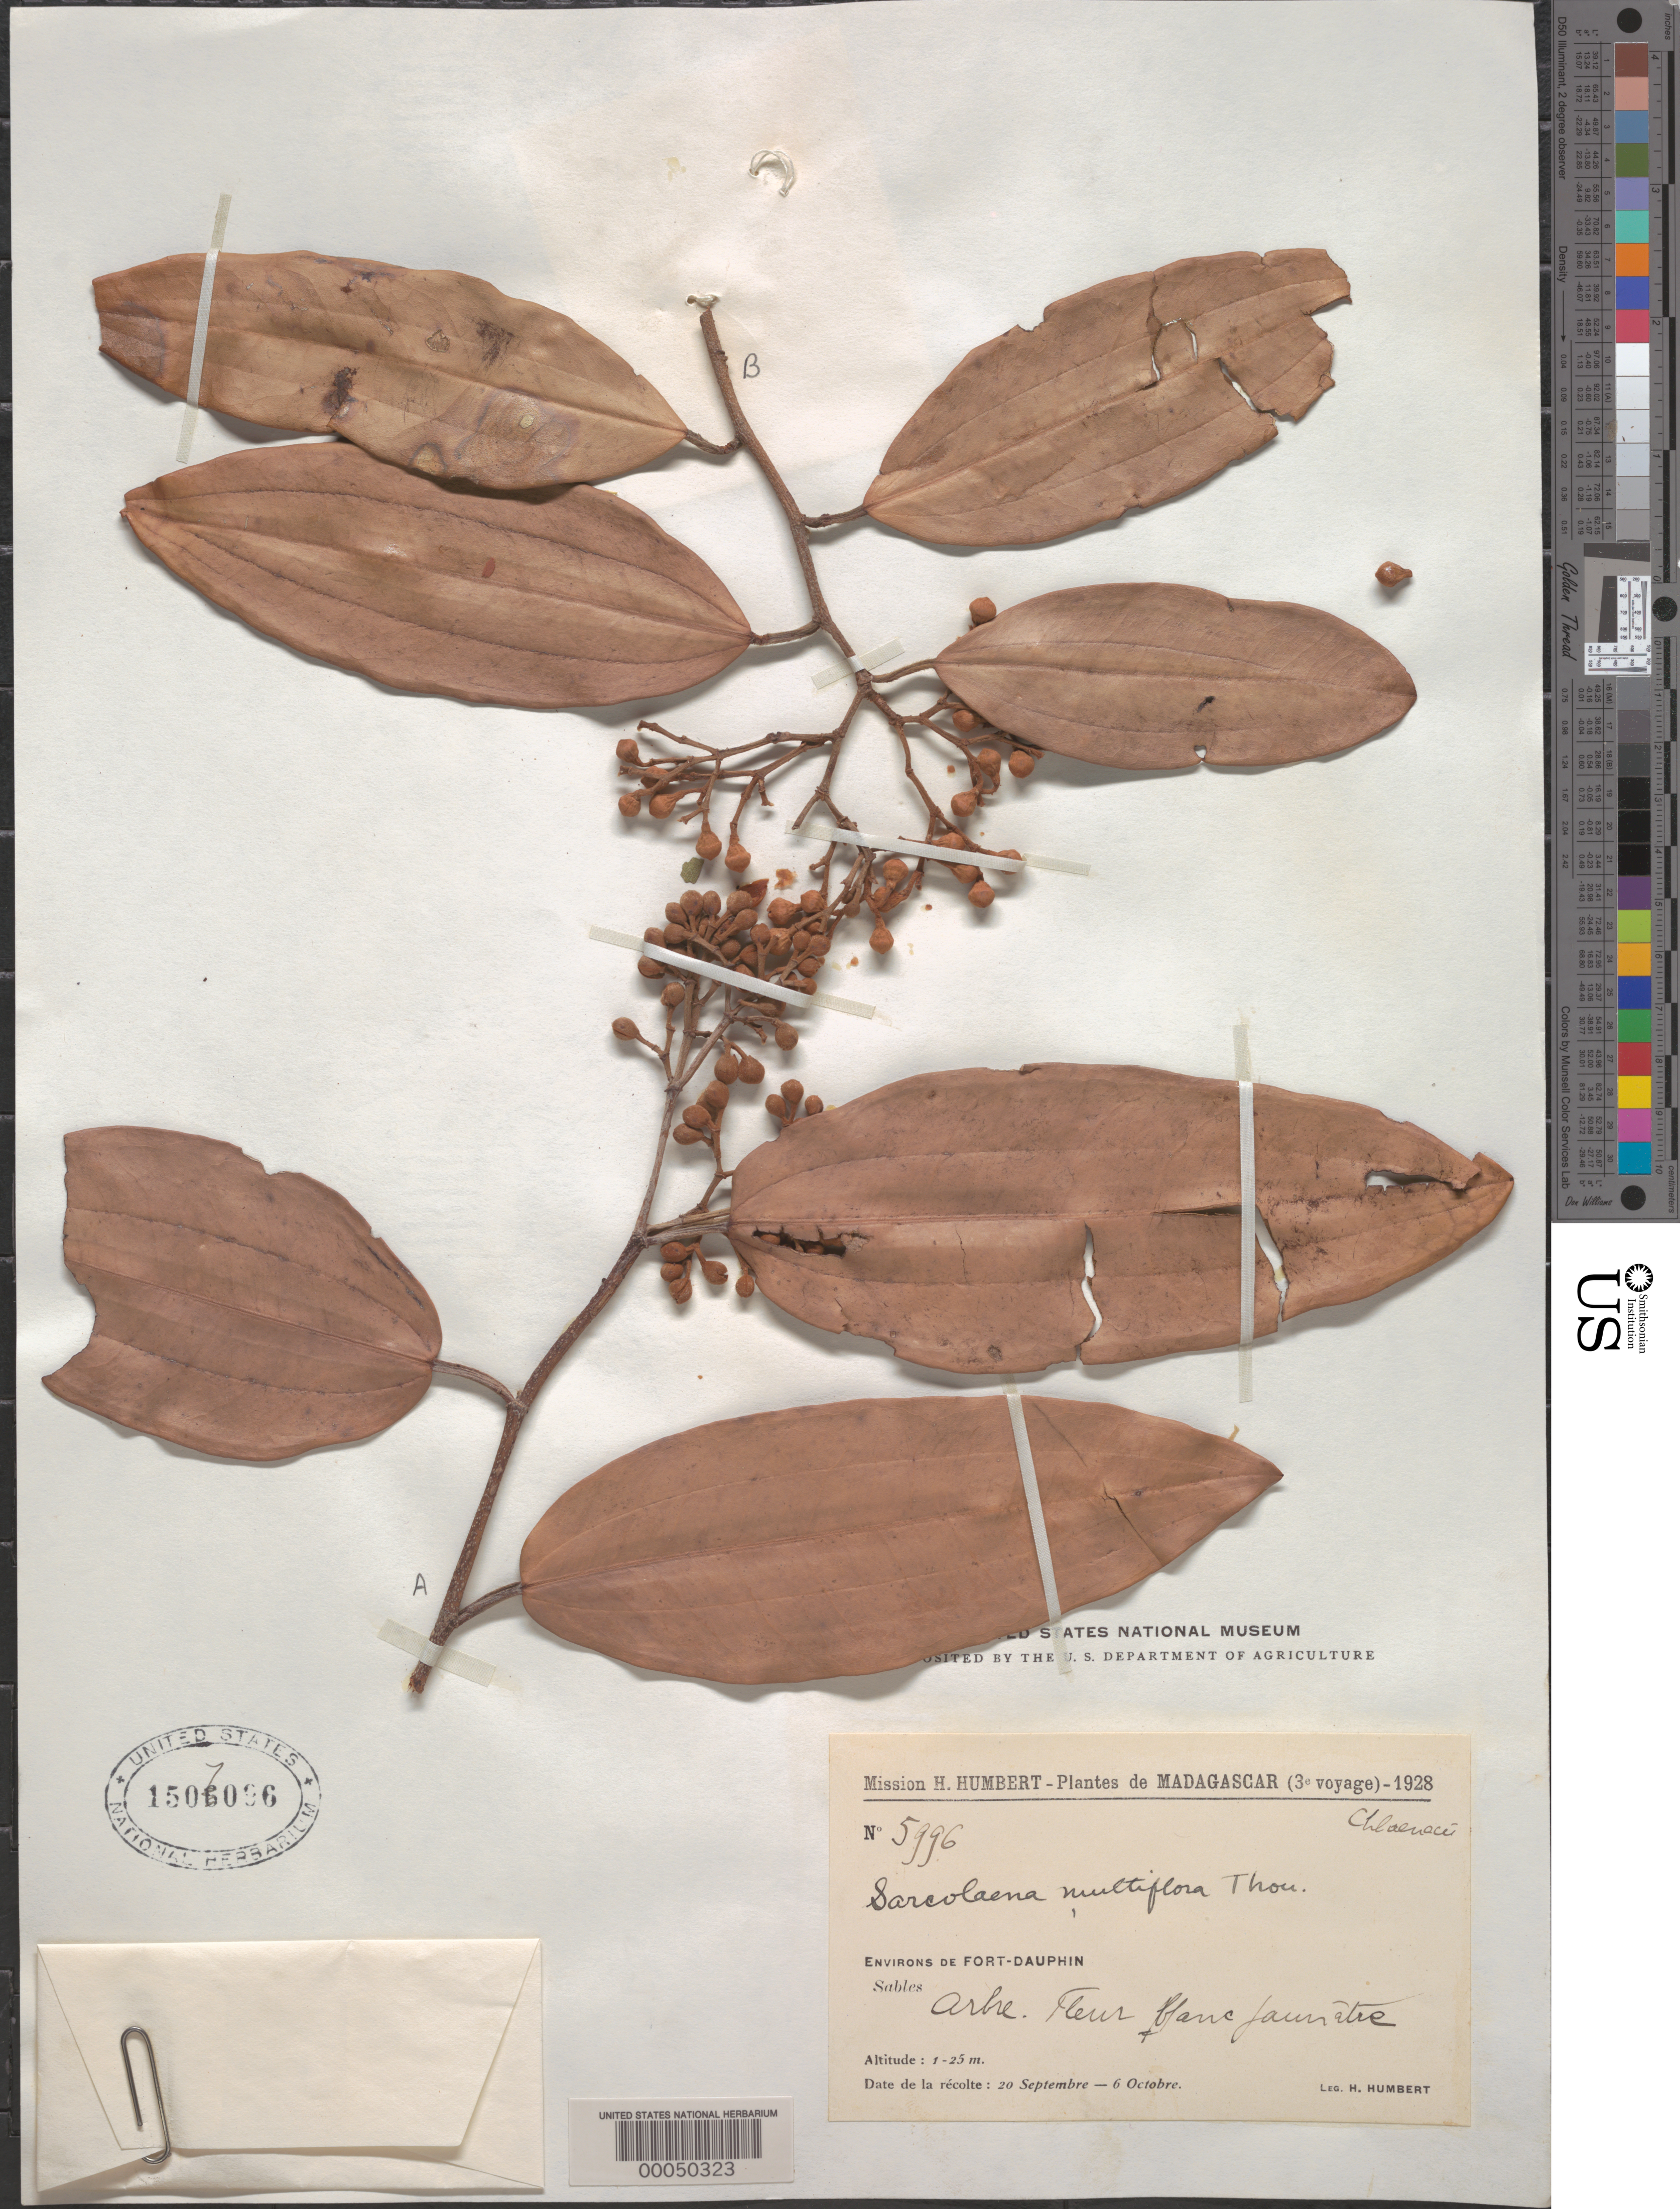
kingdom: Plantae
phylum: Tracheophyta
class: Magnoliopsida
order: Malvales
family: Sarcolaenaceae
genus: Sarcolaena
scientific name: Sarcolaena multiflora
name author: Thouars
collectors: H. Humbert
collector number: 5996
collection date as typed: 20 Sep 1928 to 06 Oct 1928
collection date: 1928-09-20/1928-10-06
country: Madagascar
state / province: Anosy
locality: Fort-dauphin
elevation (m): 1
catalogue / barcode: US 1507096